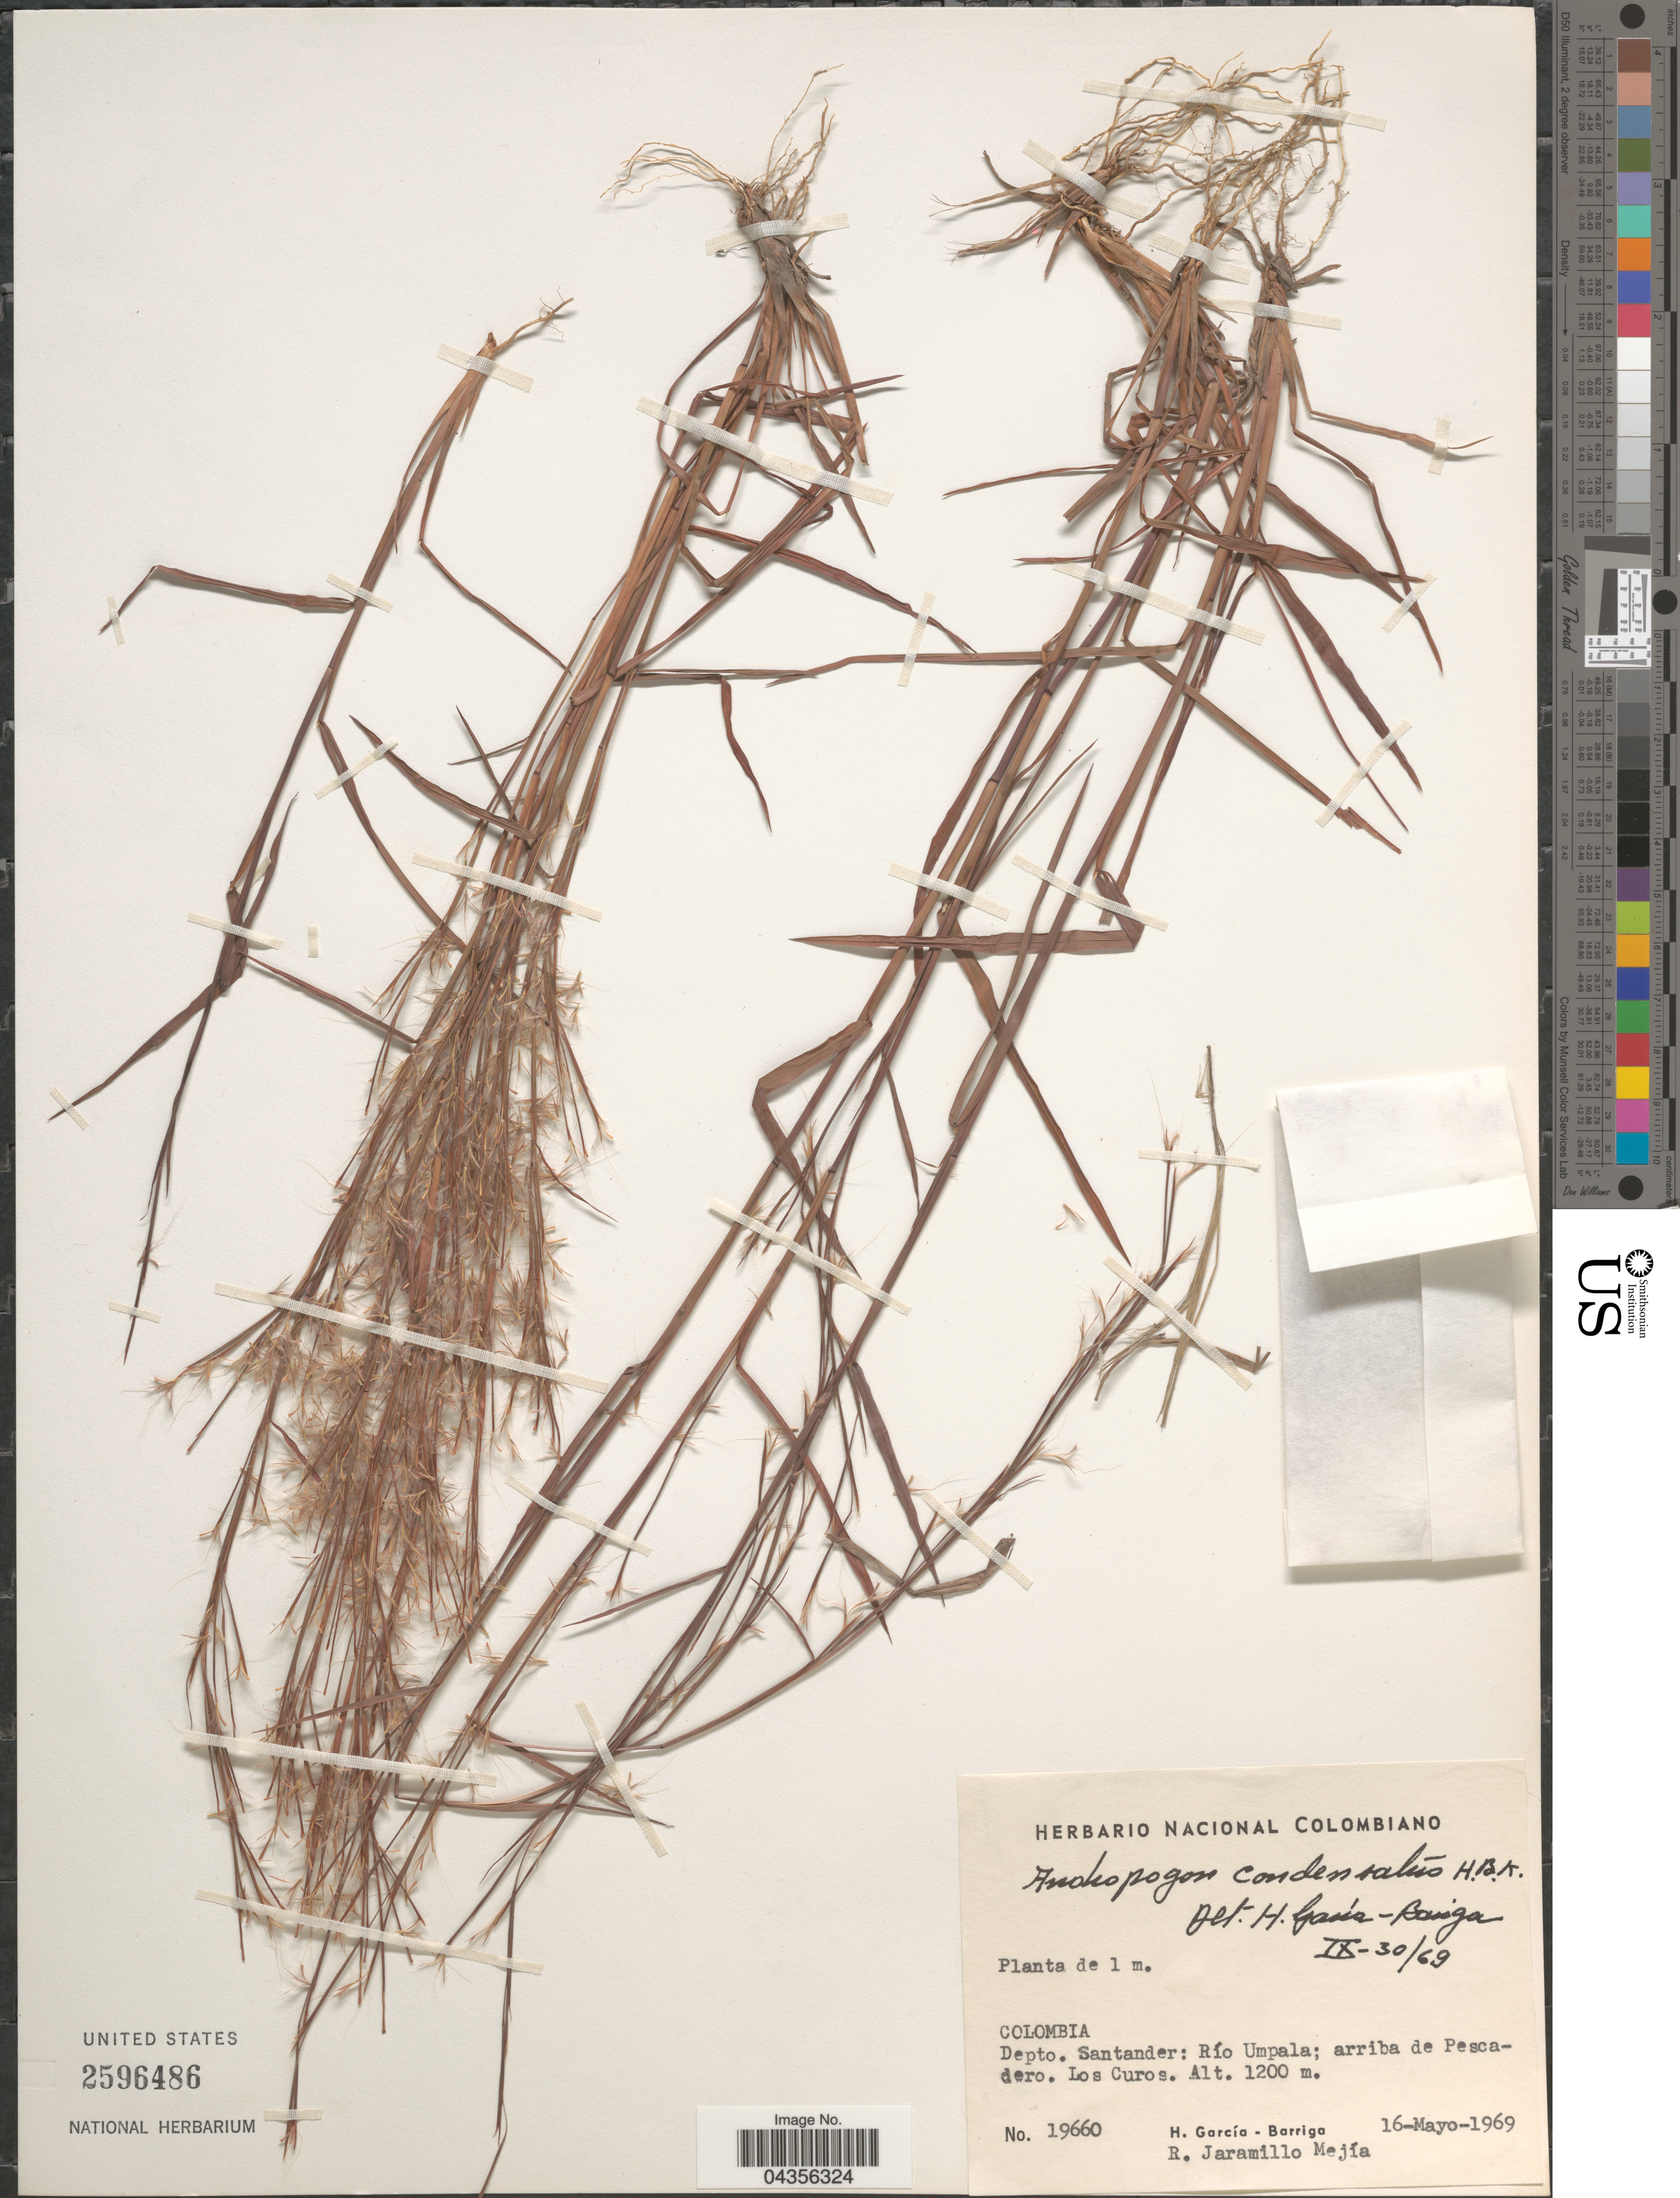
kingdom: Plantae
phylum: Tracheophyta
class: Liliopsida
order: Poales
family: Poaceae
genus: Schizachyrium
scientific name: Schizachyrium microstachyum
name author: (Desv. ex Ham.) Roseng. et al.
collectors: H. García Barriga & R. Jaramillo M.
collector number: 19660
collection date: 1969-05-16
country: Colombia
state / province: Santander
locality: Depto. Santander: Río Umpala; arriba de Pescadero. Los Curos.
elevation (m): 1200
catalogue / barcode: US 2596486